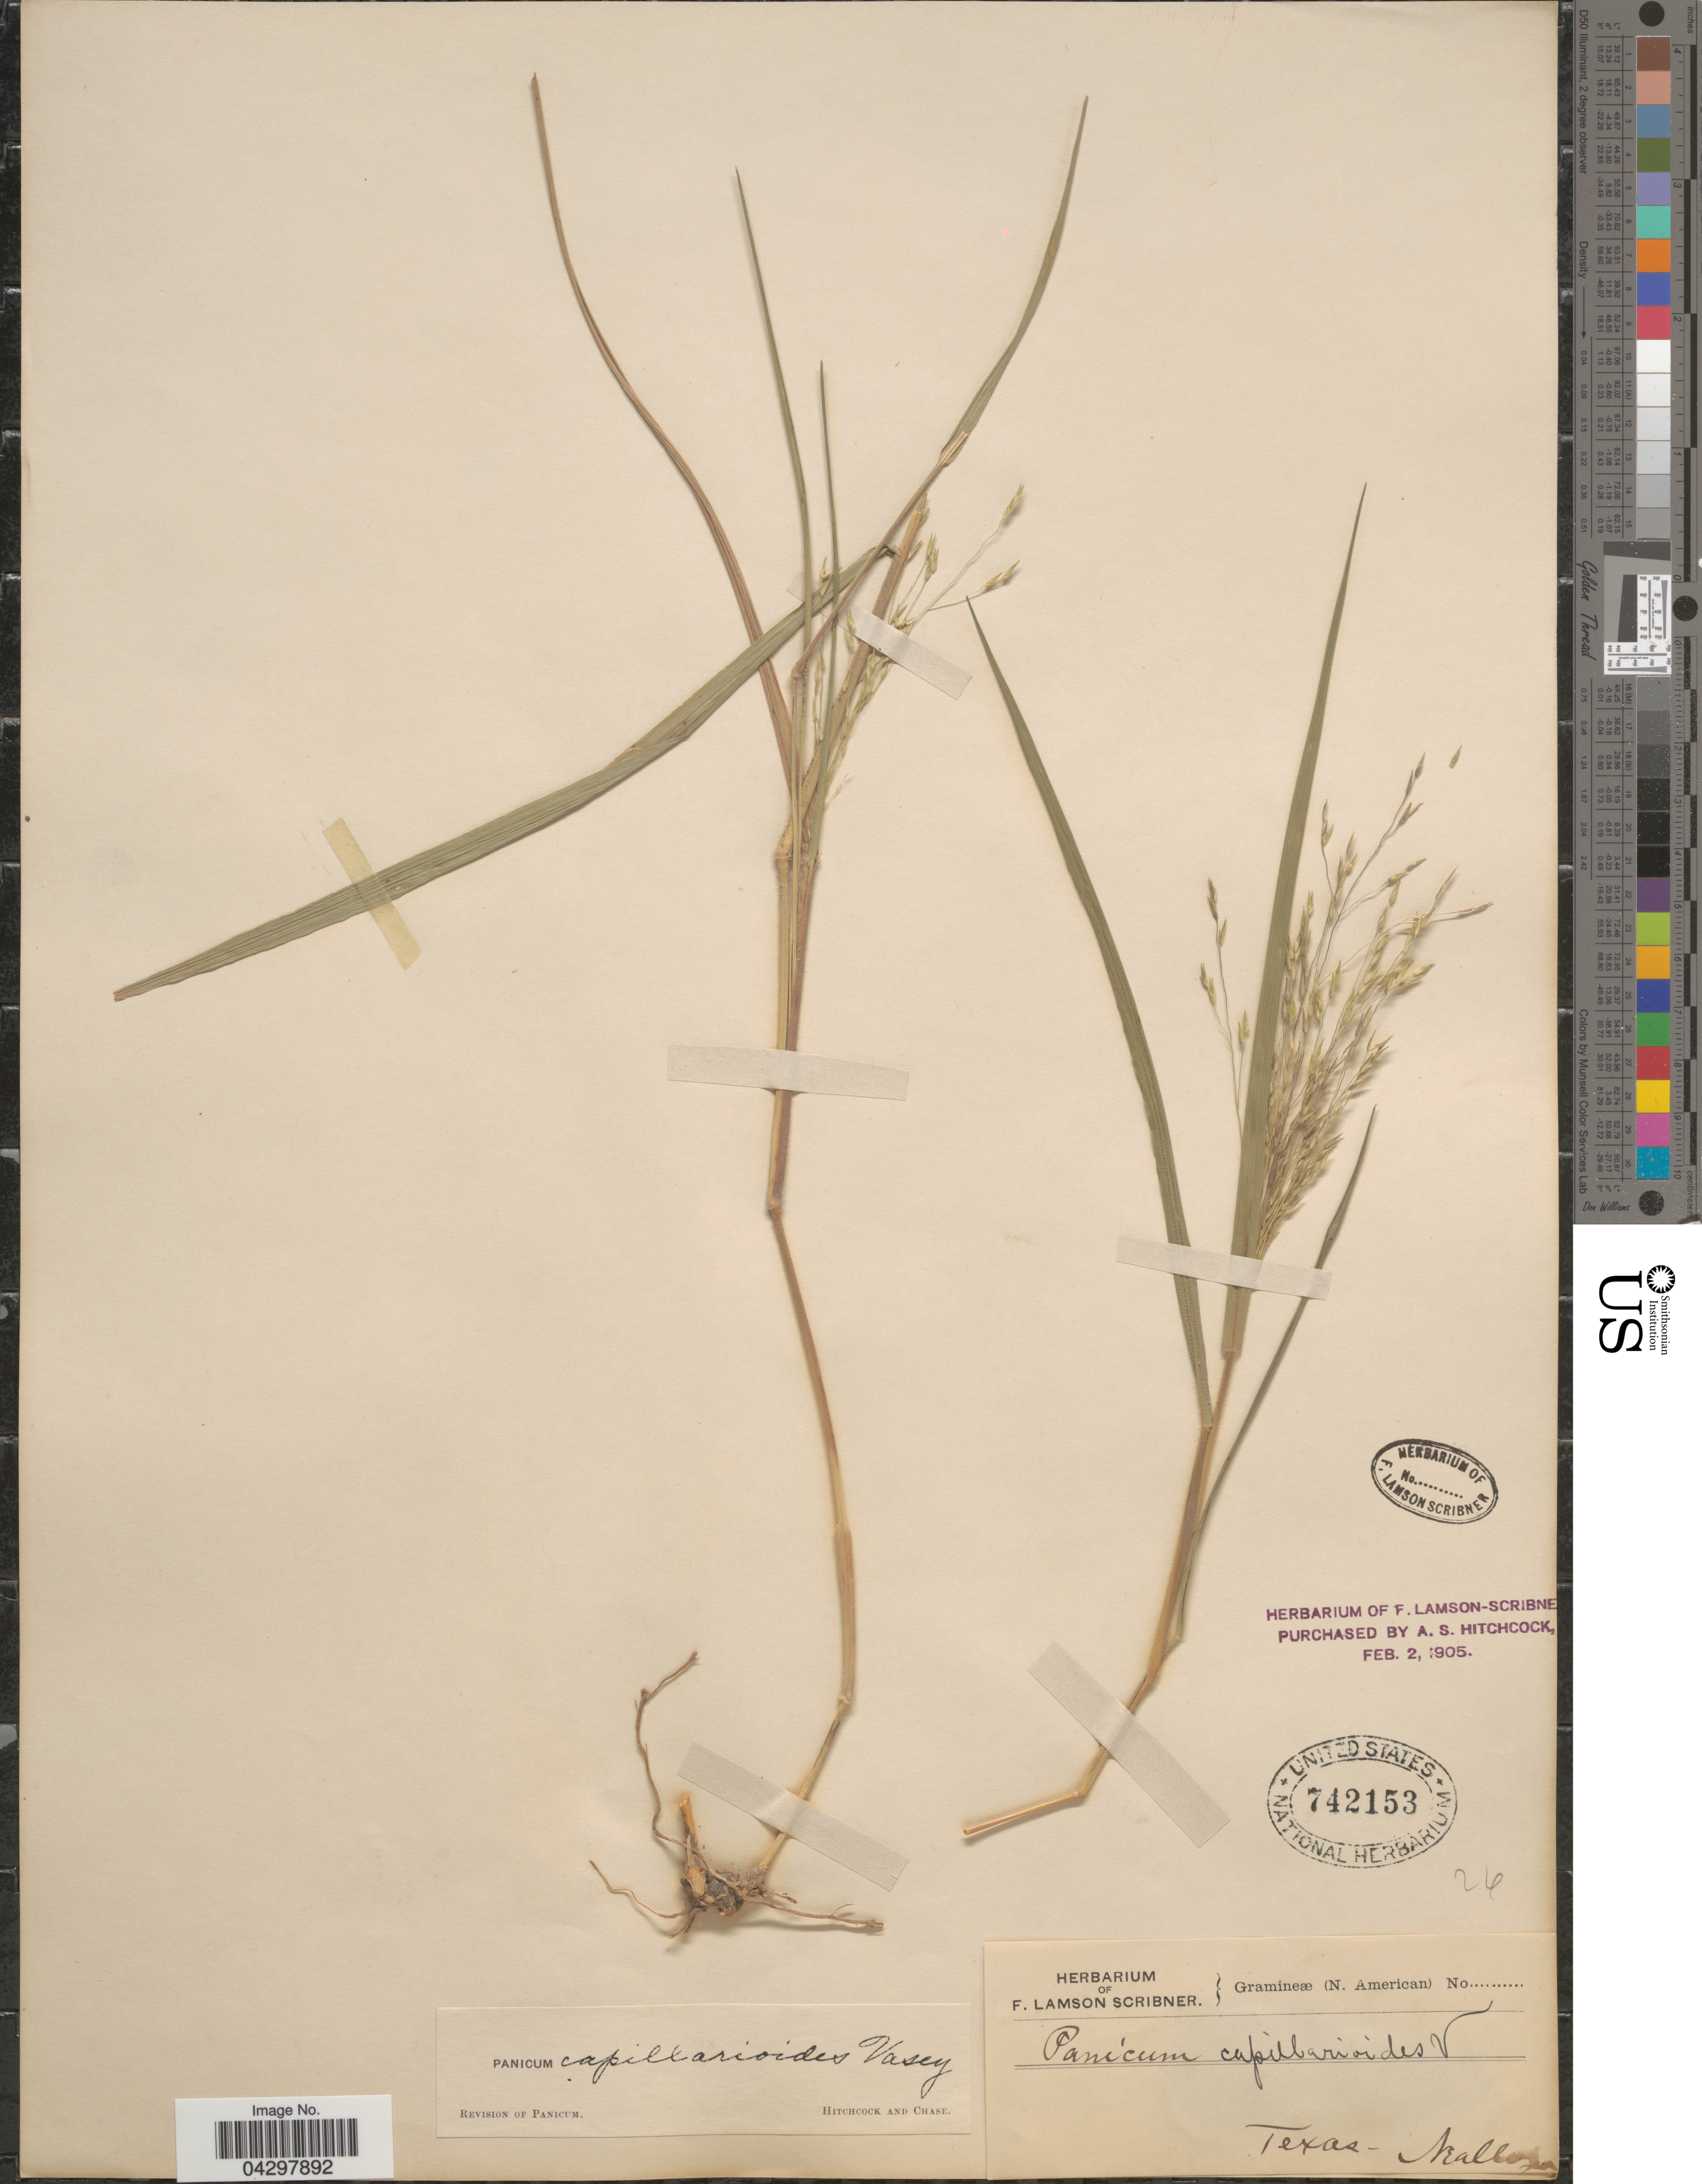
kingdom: Plantae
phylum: Tracheophyta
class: Liliopsida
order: Poales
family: Poaceae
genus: Panicum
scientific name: Panicum capillarioides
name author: Vasey in J.M. Coult.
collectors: Nealley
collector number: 26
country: United States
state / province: Texas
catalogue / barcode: US 742153